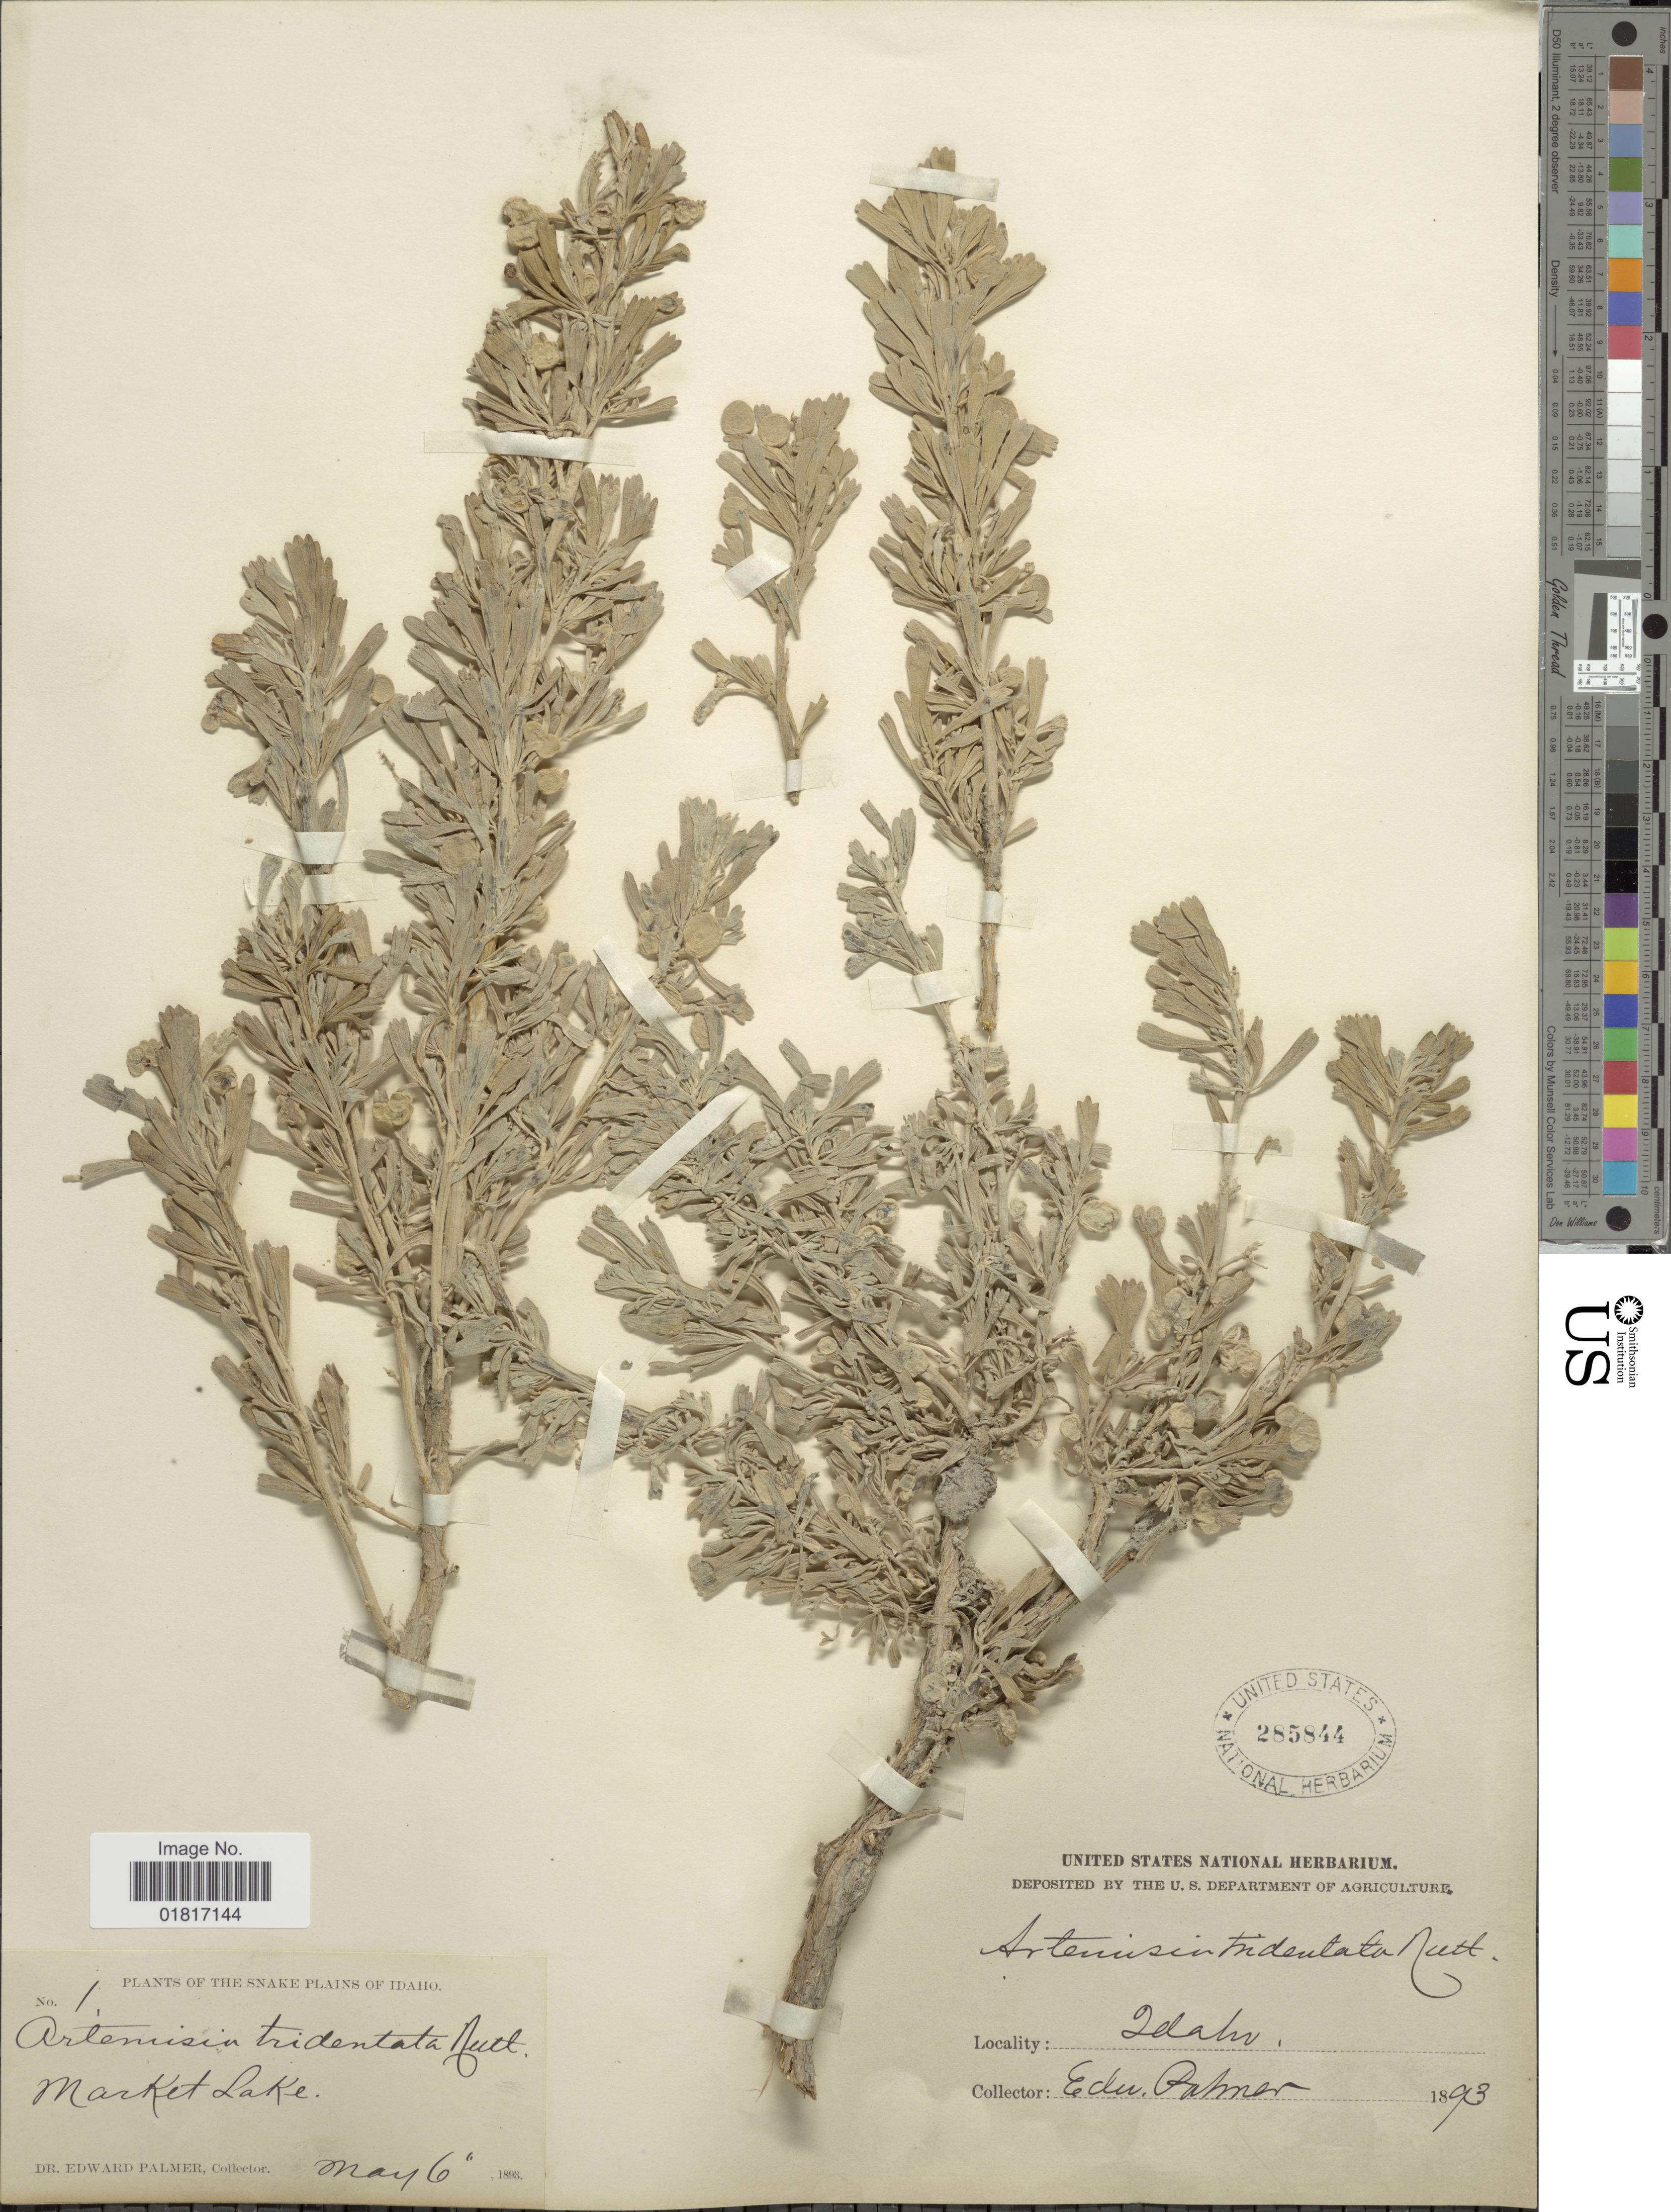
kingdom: Plantae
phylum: Tracheophyta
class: Magnoliopsida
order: Asterales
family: Asteraceae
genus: Artemisia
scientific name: Artemisia tridentata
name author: Nutt.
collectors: E. Palmer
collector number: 1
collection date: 1893-05-06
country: United States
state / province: Idaho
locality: The Snake Plains of Idaho, Market Lake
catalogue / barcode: US 285844